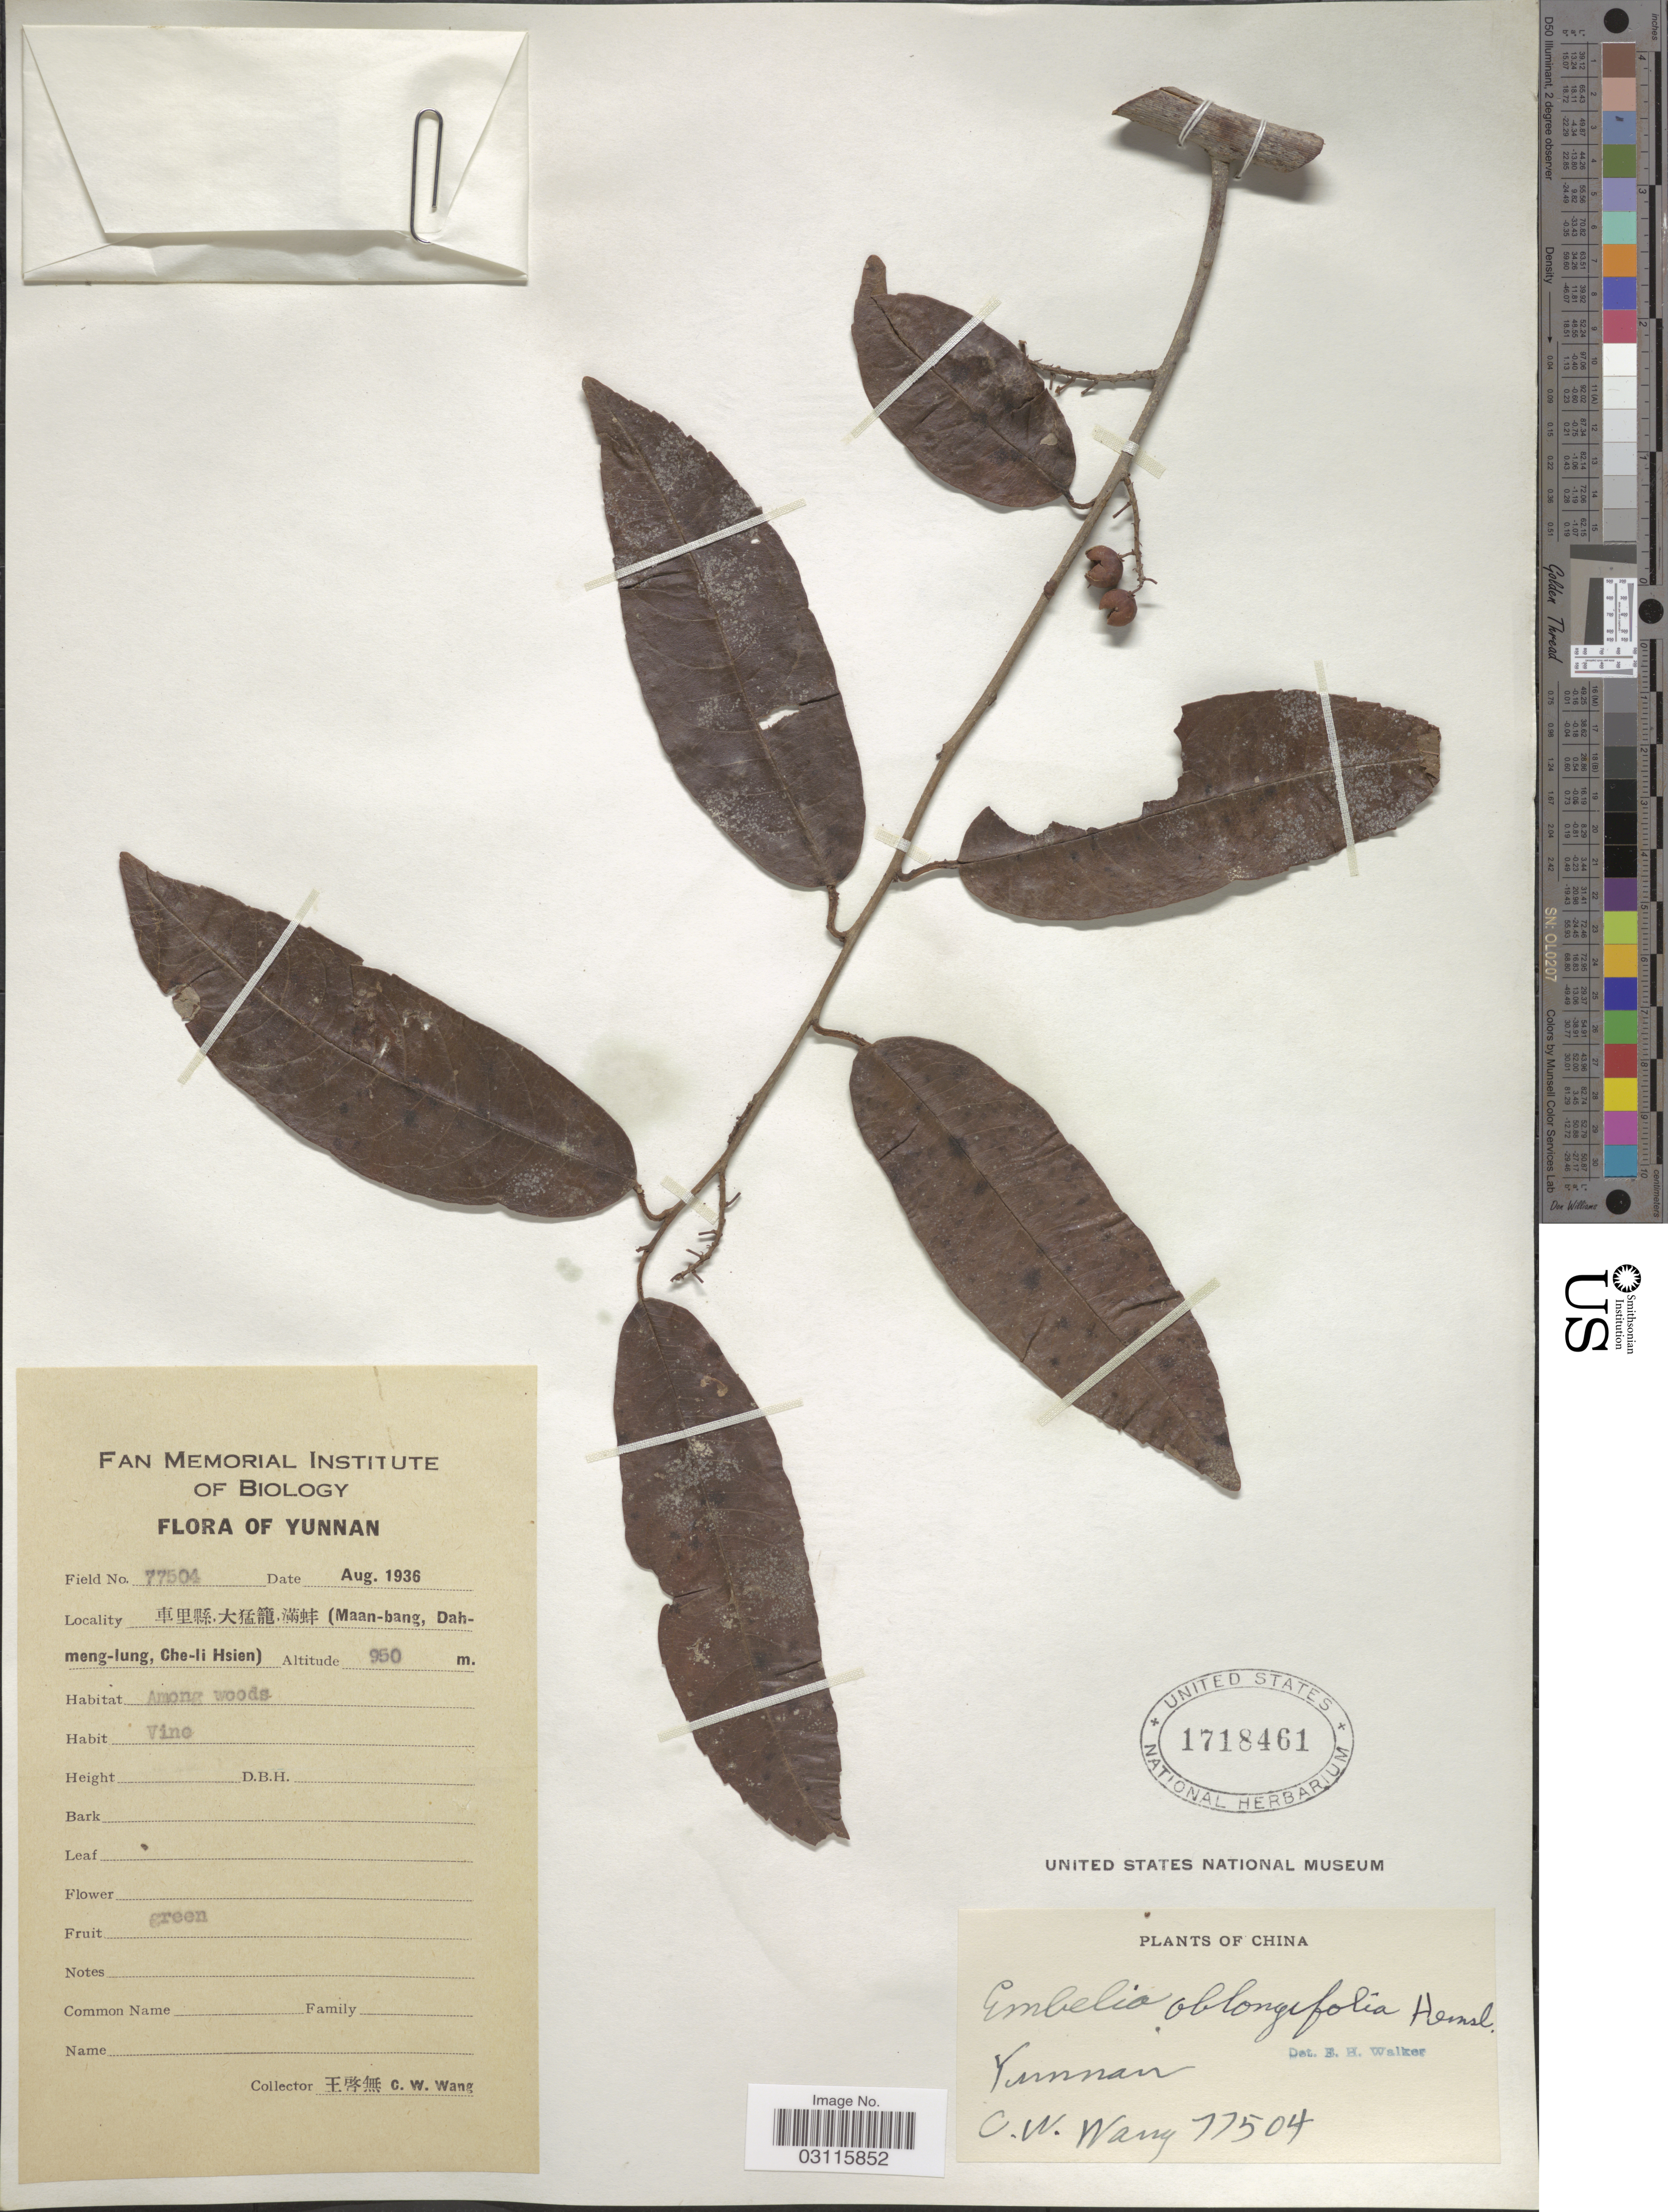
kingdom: Plantae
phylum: Tracheophyta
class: Magnoliopsida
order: Ericales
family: Primulaceae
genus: Embelia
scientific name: Embelia oblongifolia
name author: Hemsl.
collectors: C. W. Wang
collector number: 77504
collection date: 1936-08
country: China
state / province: Yunnan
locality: (Maan-bang, Dahmeng-lung, Che-li Hsien).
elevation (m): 950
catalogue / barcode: US 1718461